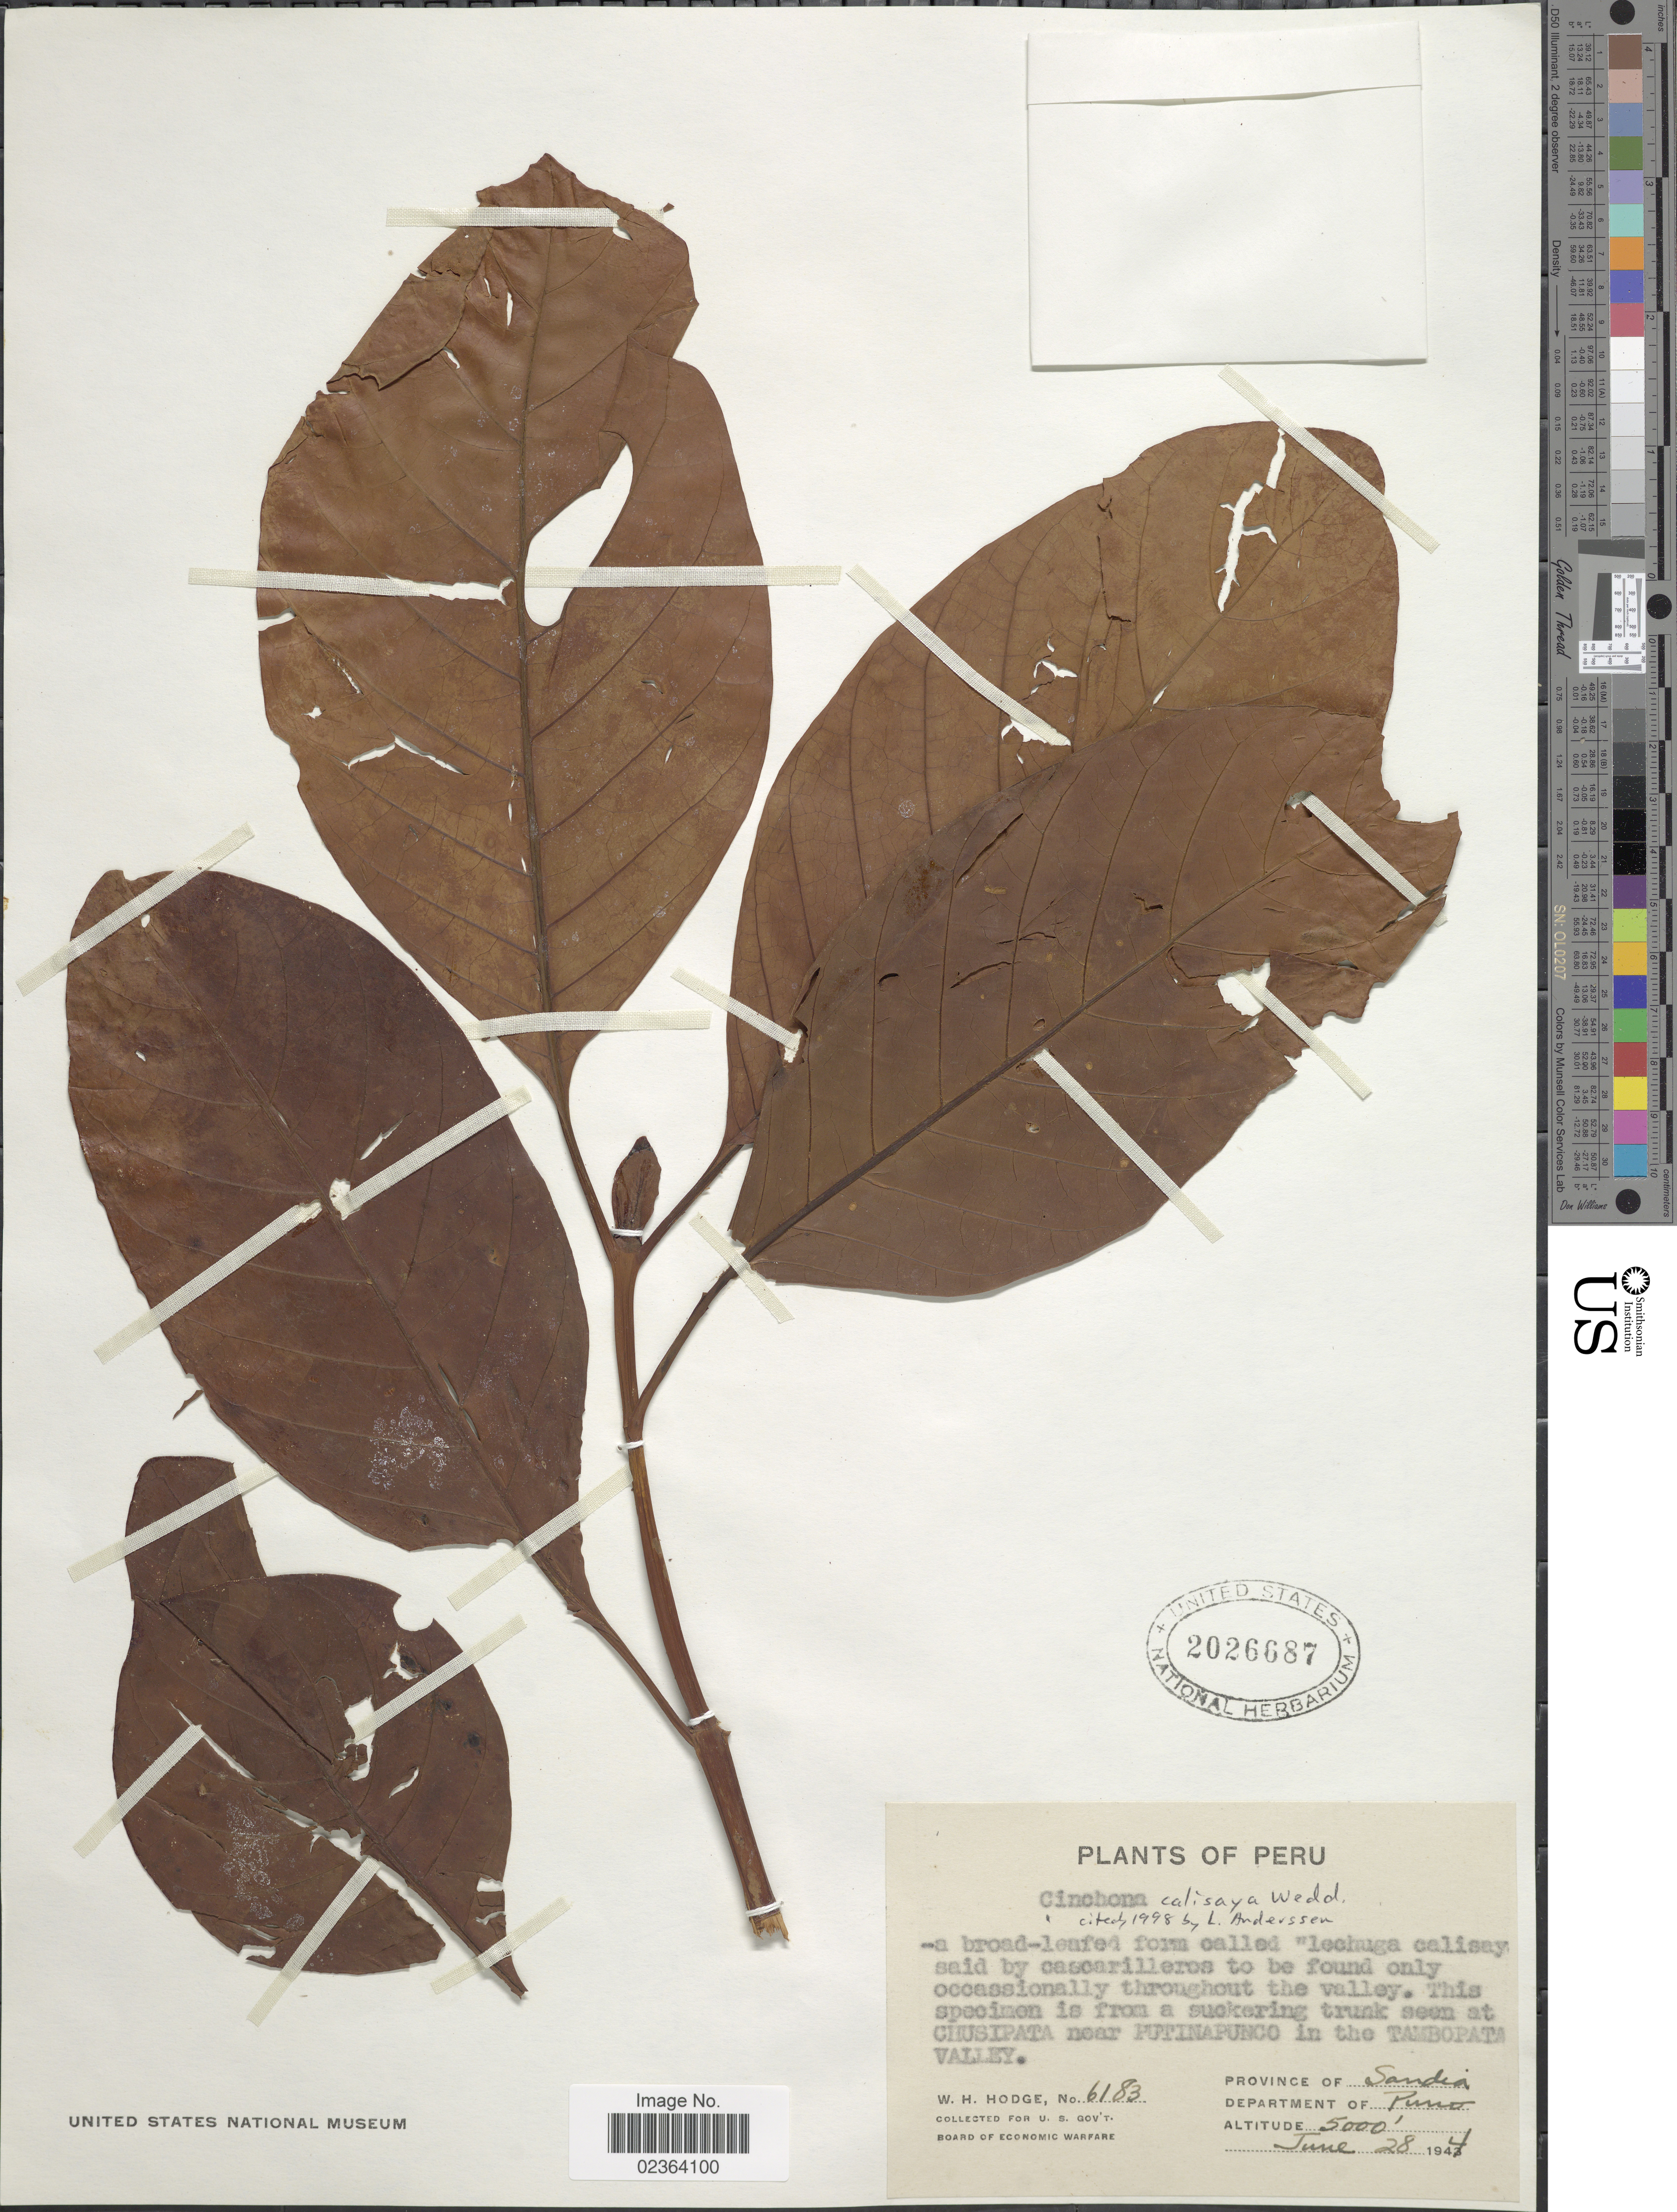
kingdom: Plantae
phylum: Tracheophyta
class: Magnoliopsida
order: Gentianales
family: Rubiaceae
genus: Cinchona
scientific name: Cinchona calisaya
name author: Wedd.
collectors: W. Hodge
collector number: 6183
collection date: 1944-06-28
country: Peru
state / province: Puno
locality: Province of Sandia, Department of Puno, at Chusipata near Putinapunco in the Tambopata Valley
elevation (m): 1524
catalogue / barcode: US 2026687